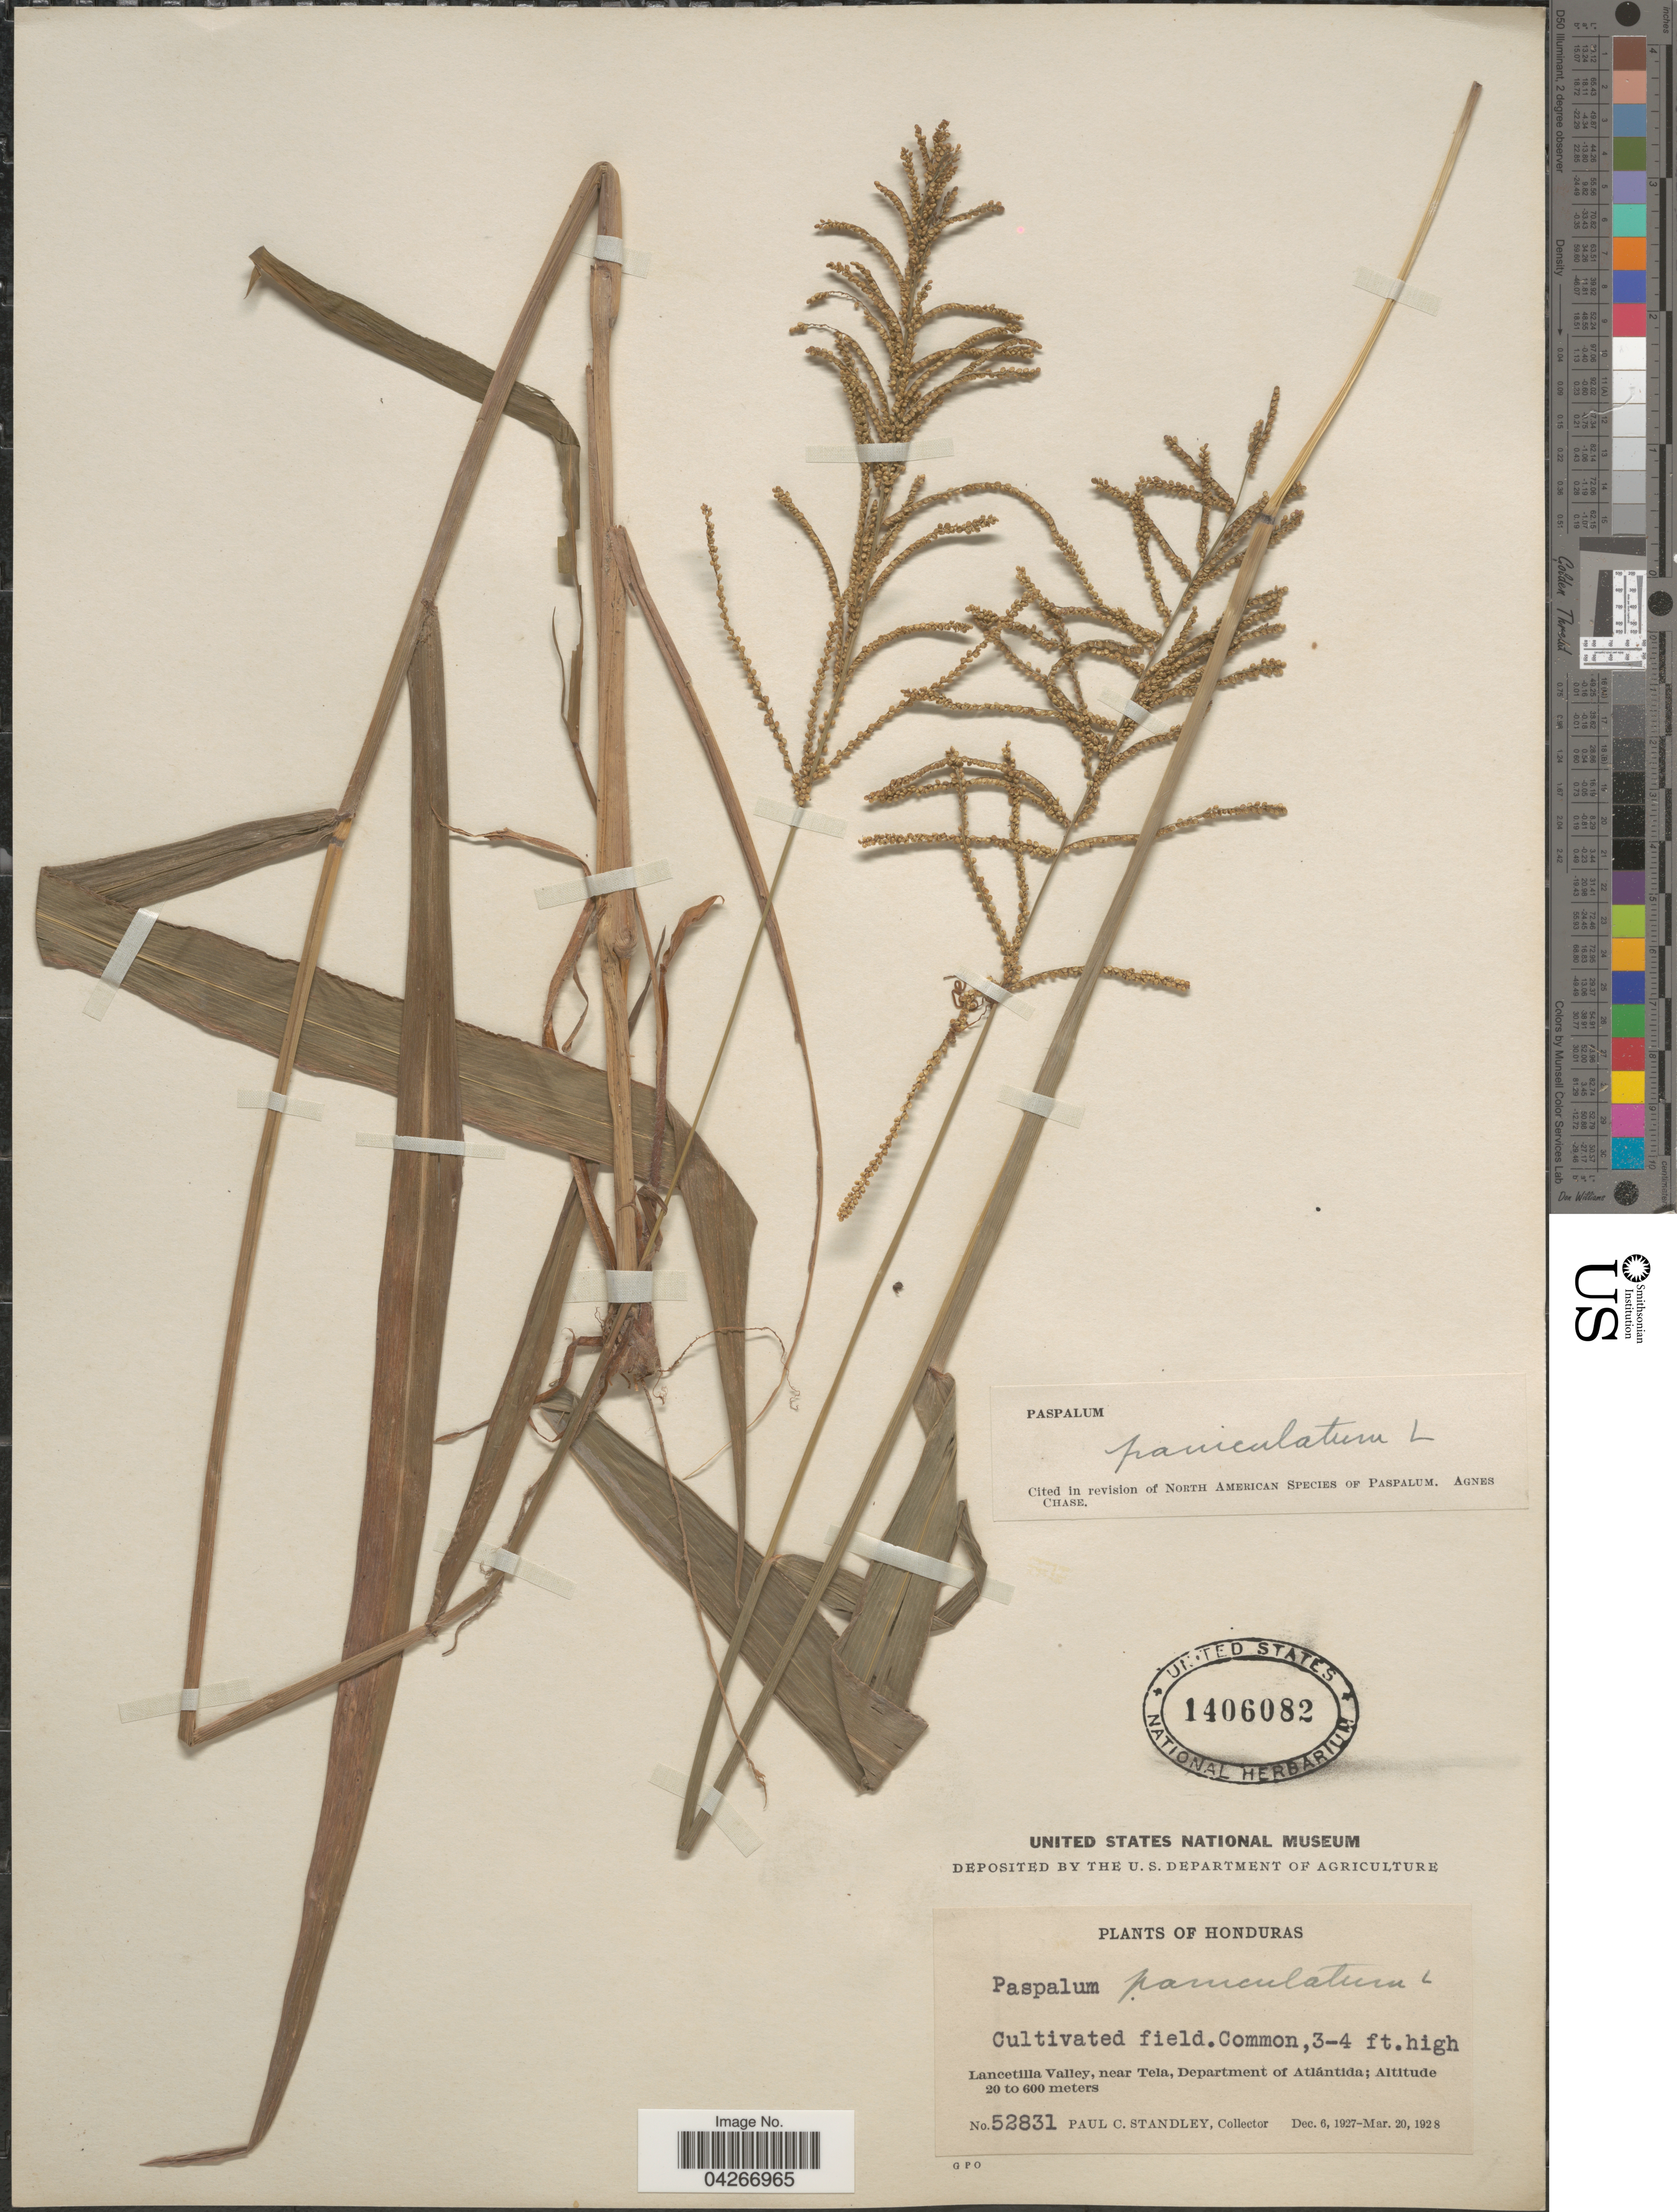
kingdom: Plantae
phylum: Tracheophyta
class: Liliopsida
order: Poales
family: Poaceae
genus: Paspalum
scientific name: Paspalum paniculatum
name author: L.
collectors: P. C. Standley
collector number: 52831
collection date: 1927-12-06/1928-03-20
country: Honduras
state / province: Atlantida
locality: Cultivated field. Lancetilla Valley, near Tela, Department of Atlántida.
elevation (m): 20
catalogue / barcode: US 1406082